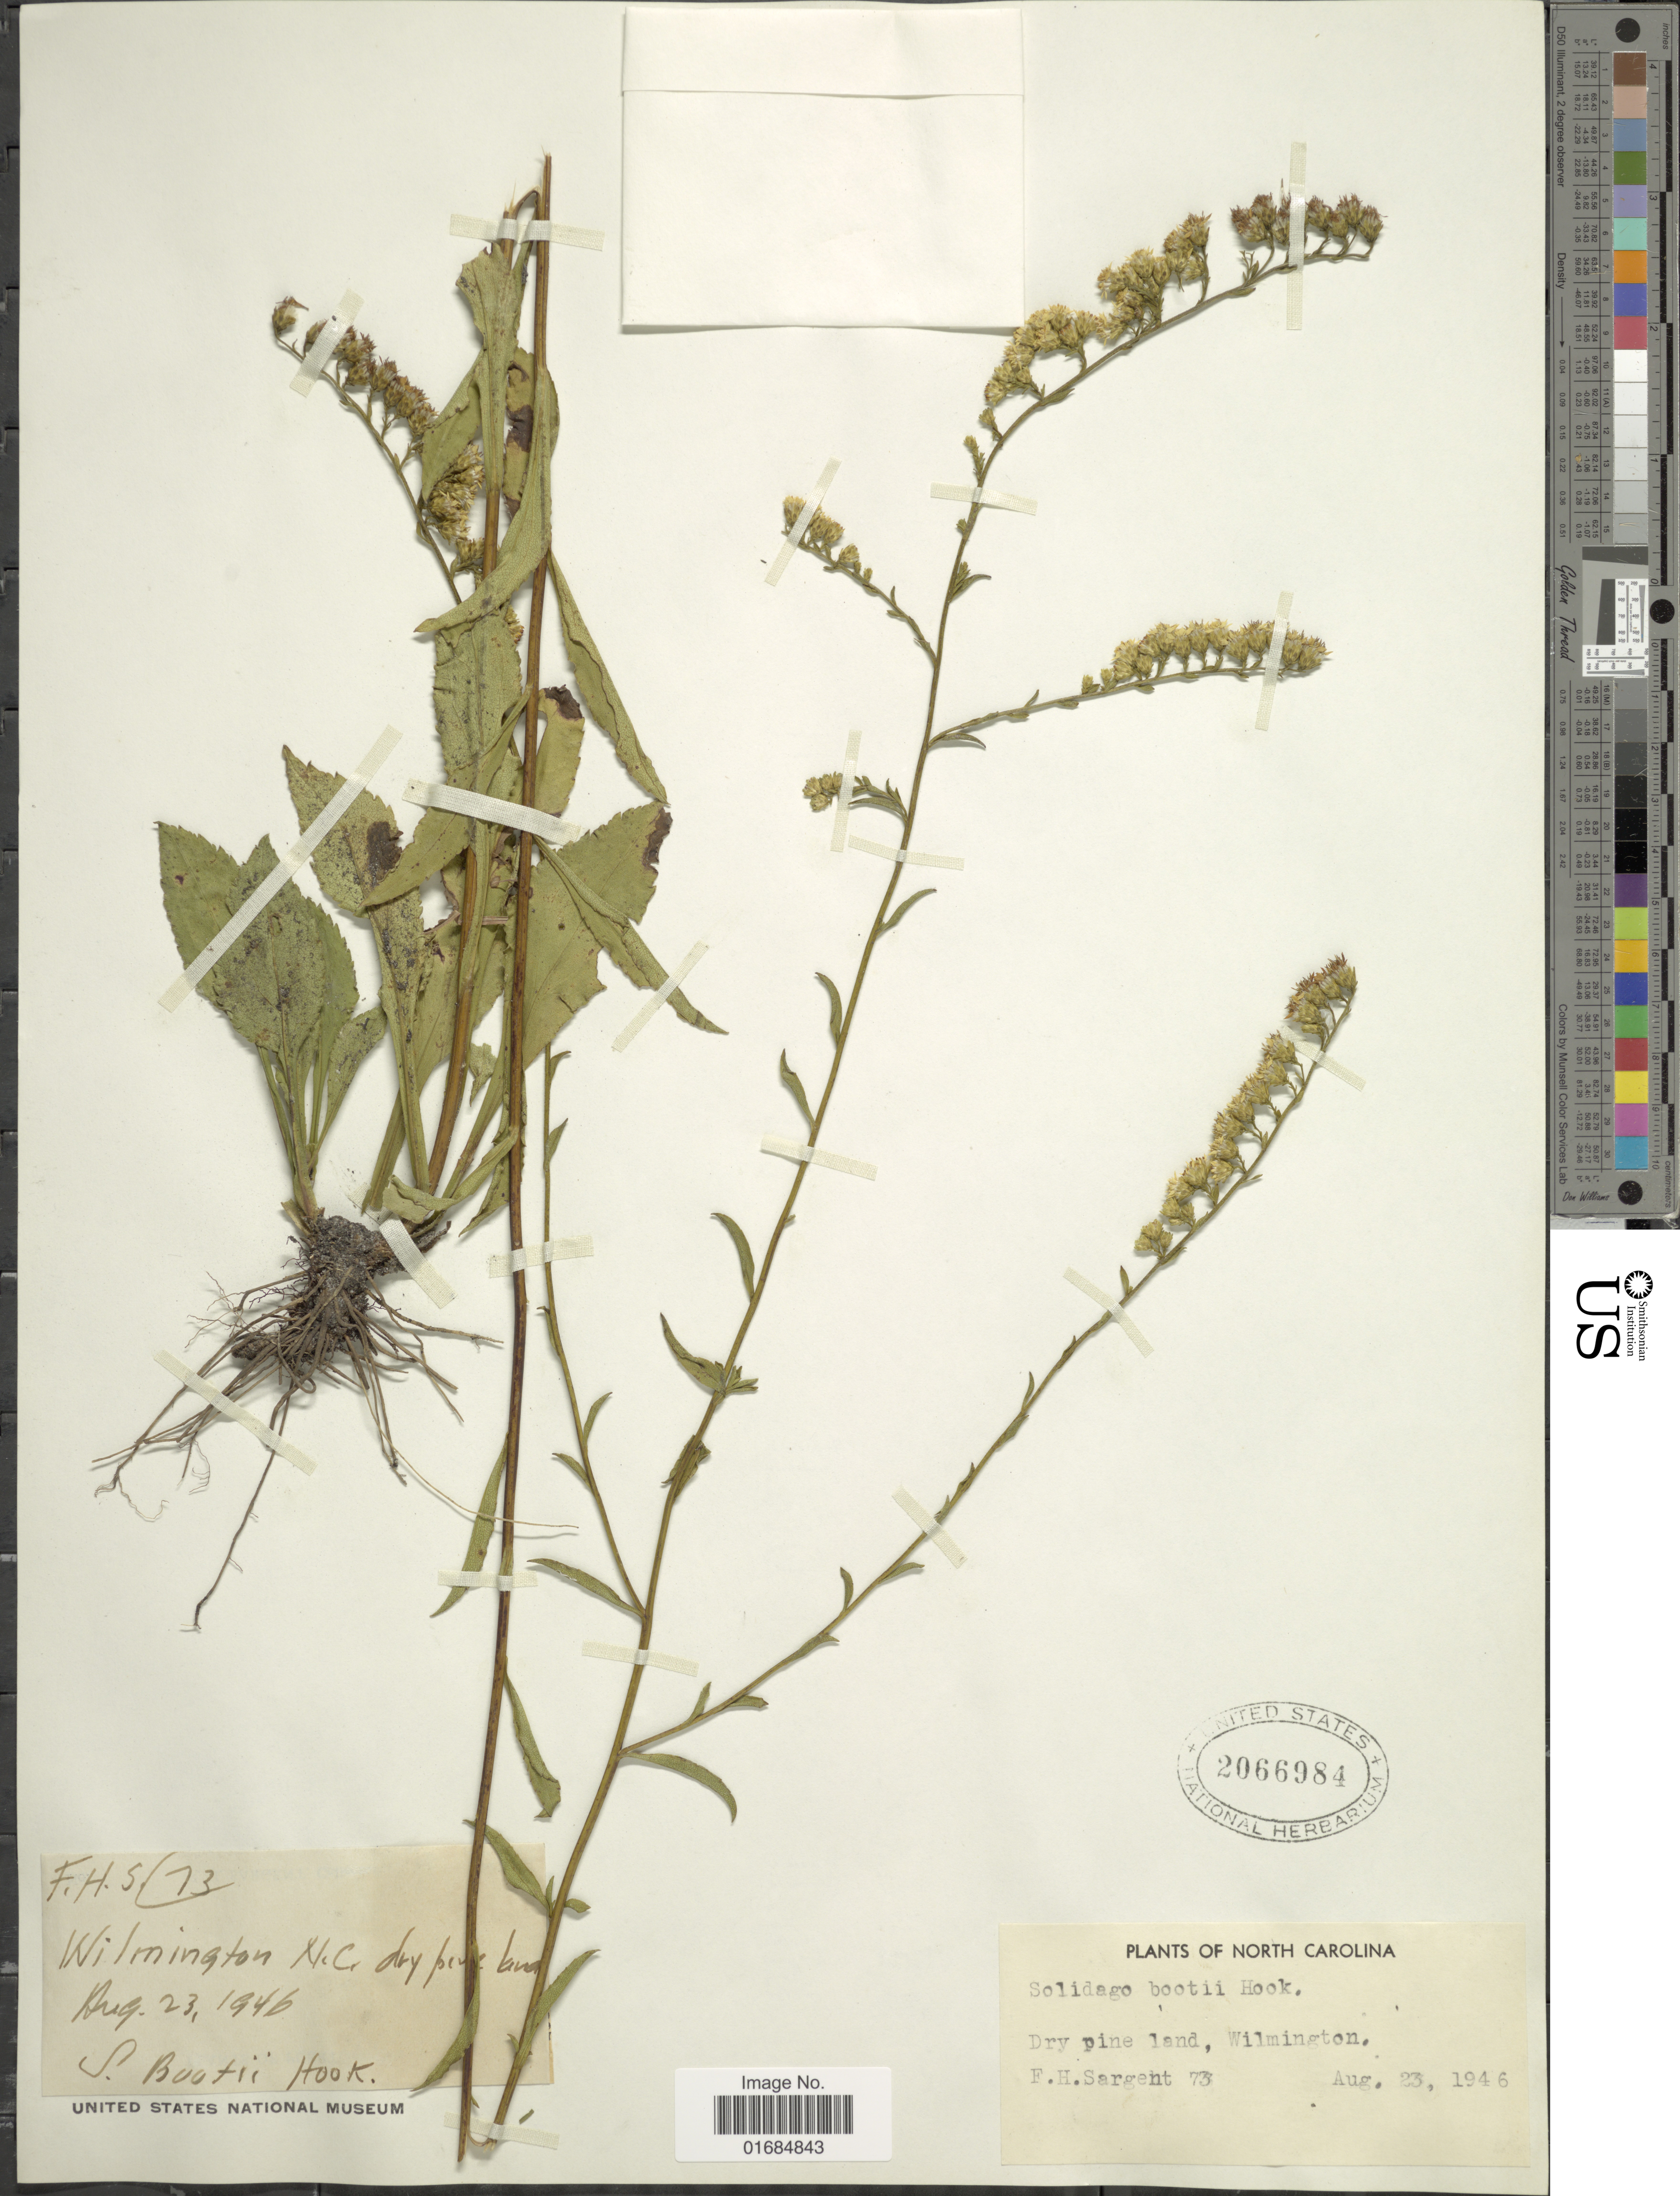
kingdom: Plantae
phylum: Tracheophyta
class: Magnoliopsida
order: Asterales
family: Asteraceae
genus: Solidago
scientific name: Solidago boottii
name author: Hook.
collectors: F. H. Sargent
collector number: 73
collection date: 1946-08-23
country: United States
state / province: North Carolina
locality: Wilmington N.C. Dry pine land.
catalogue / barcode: US 2066984